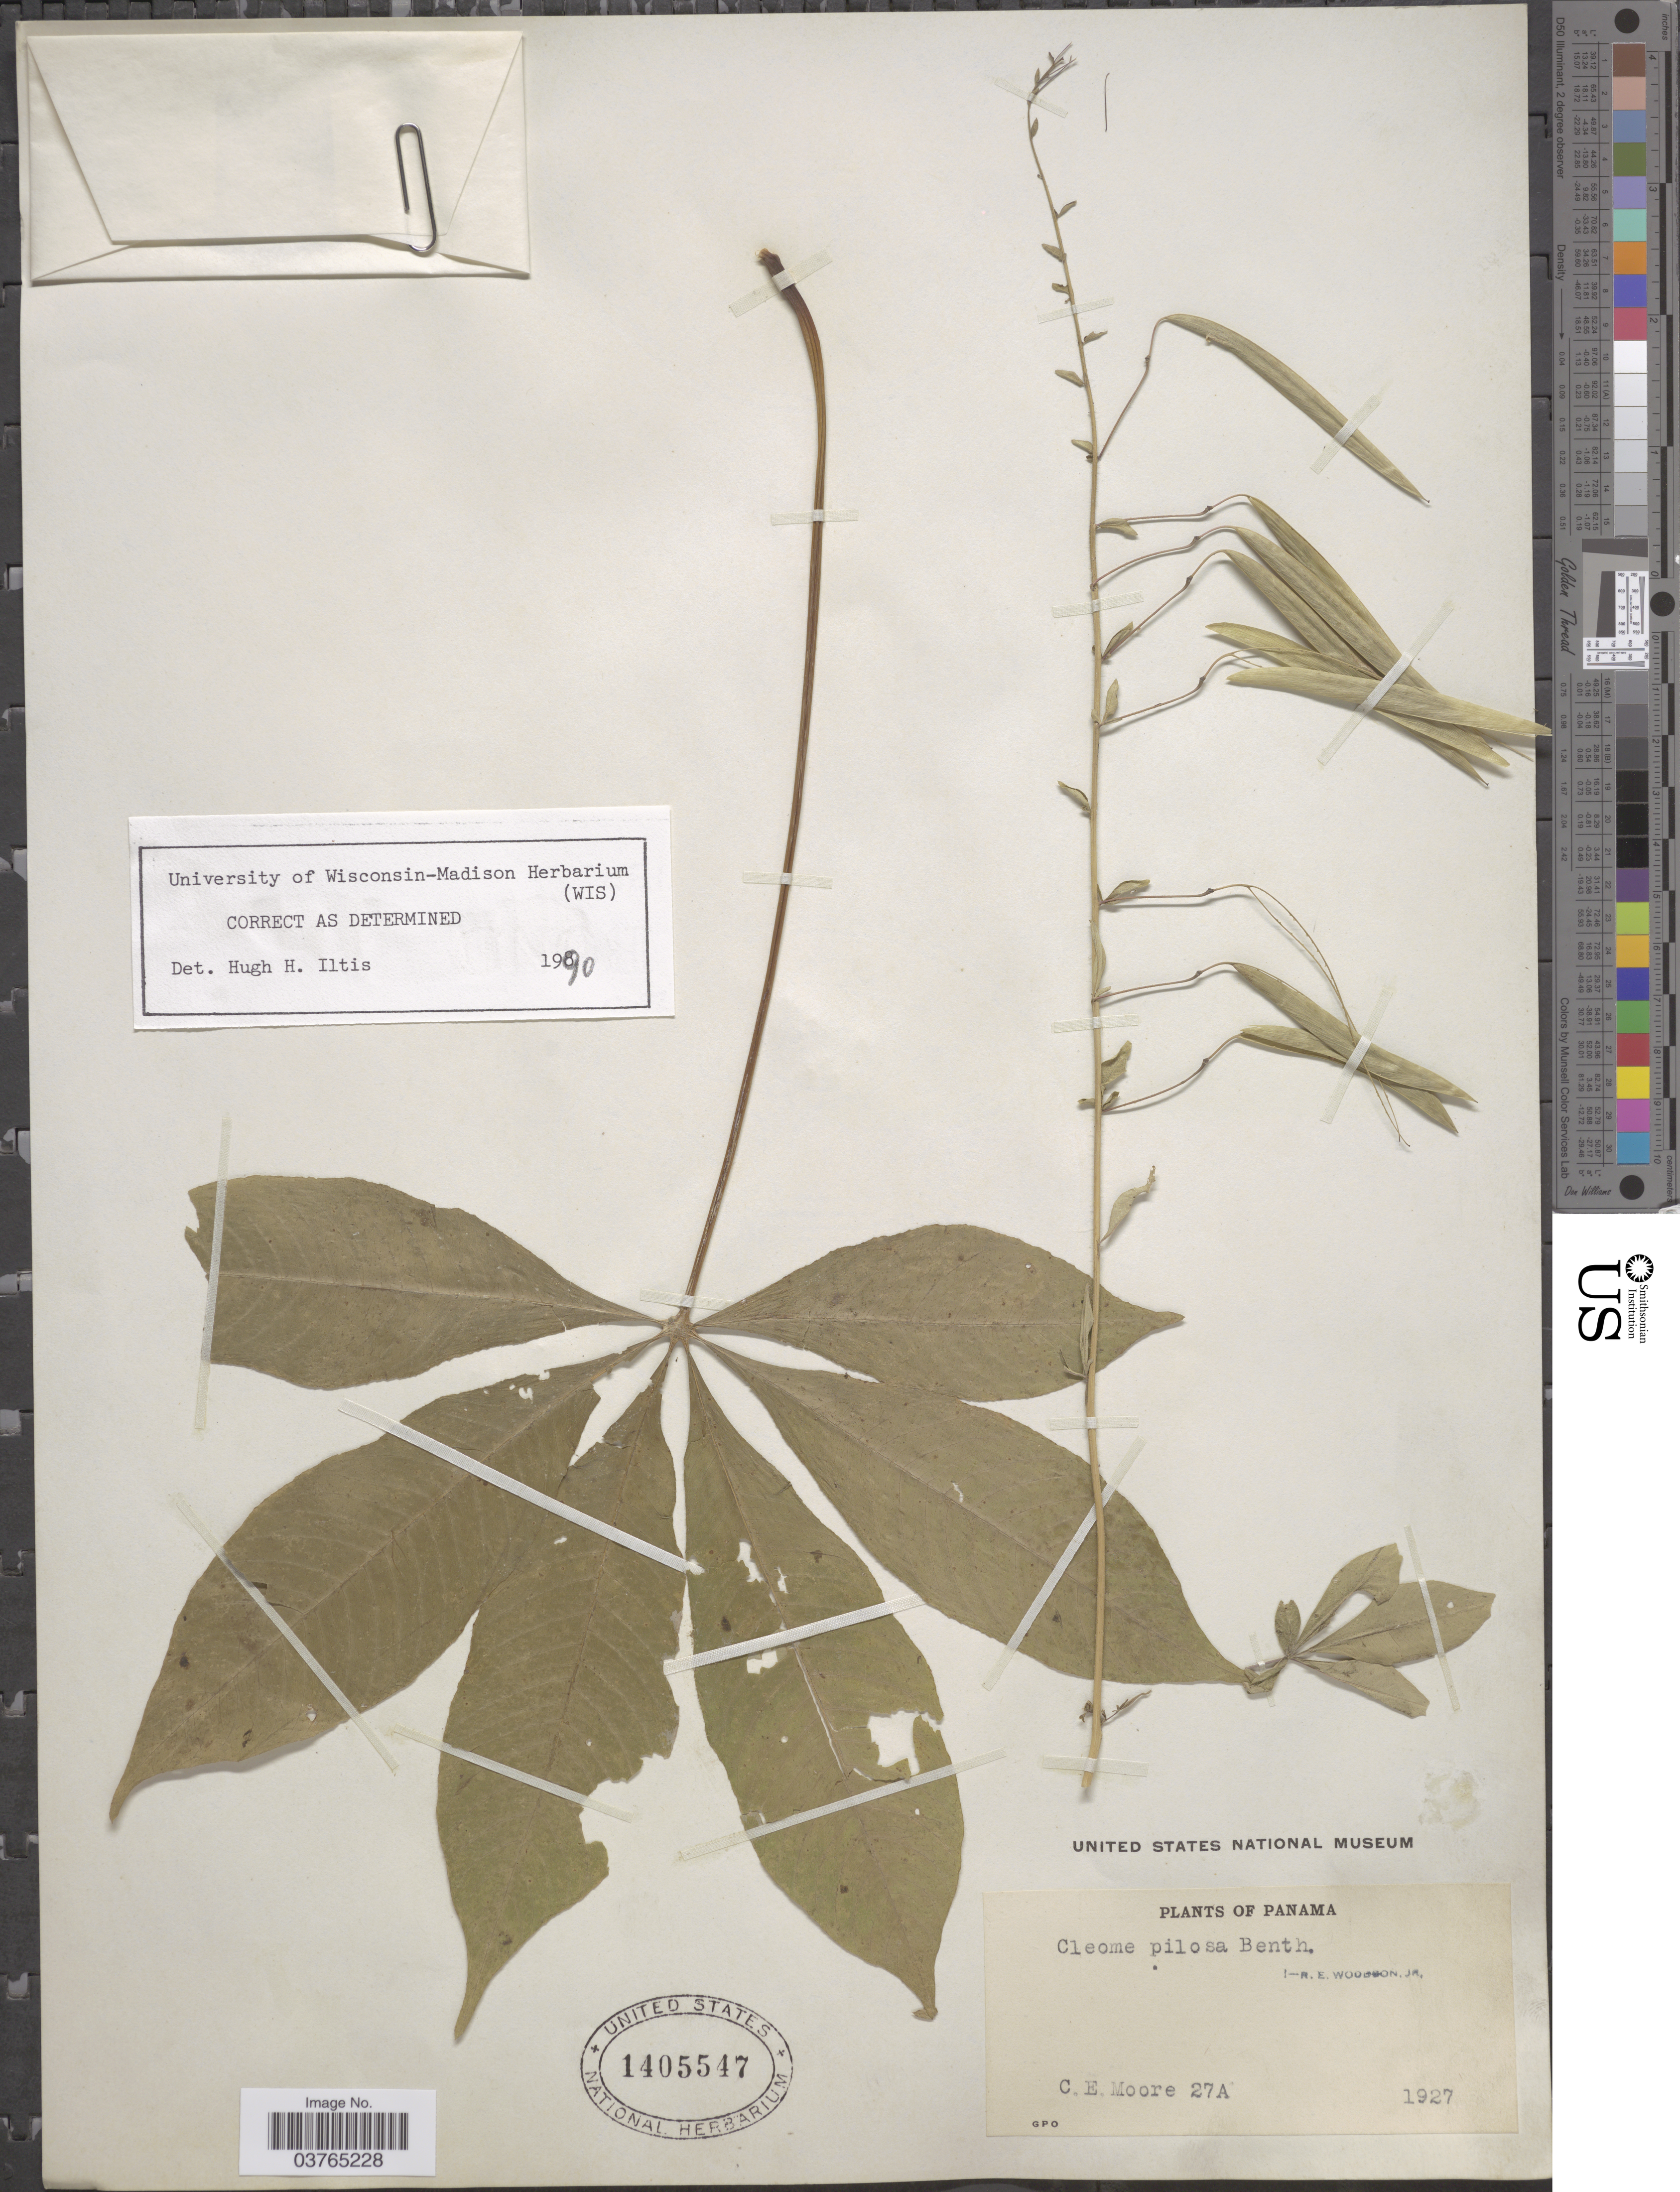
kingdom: Plantae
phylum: Tracheophyta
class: Magnoliopsida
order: Brassicales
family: Cleomaceae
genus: Cochranella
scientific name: Cochranella pilosa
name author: (Benth.) E.M. McGinty & Roalson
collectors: C. Moore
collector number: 27A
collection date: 1927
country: Panama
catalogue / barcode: US 1405547